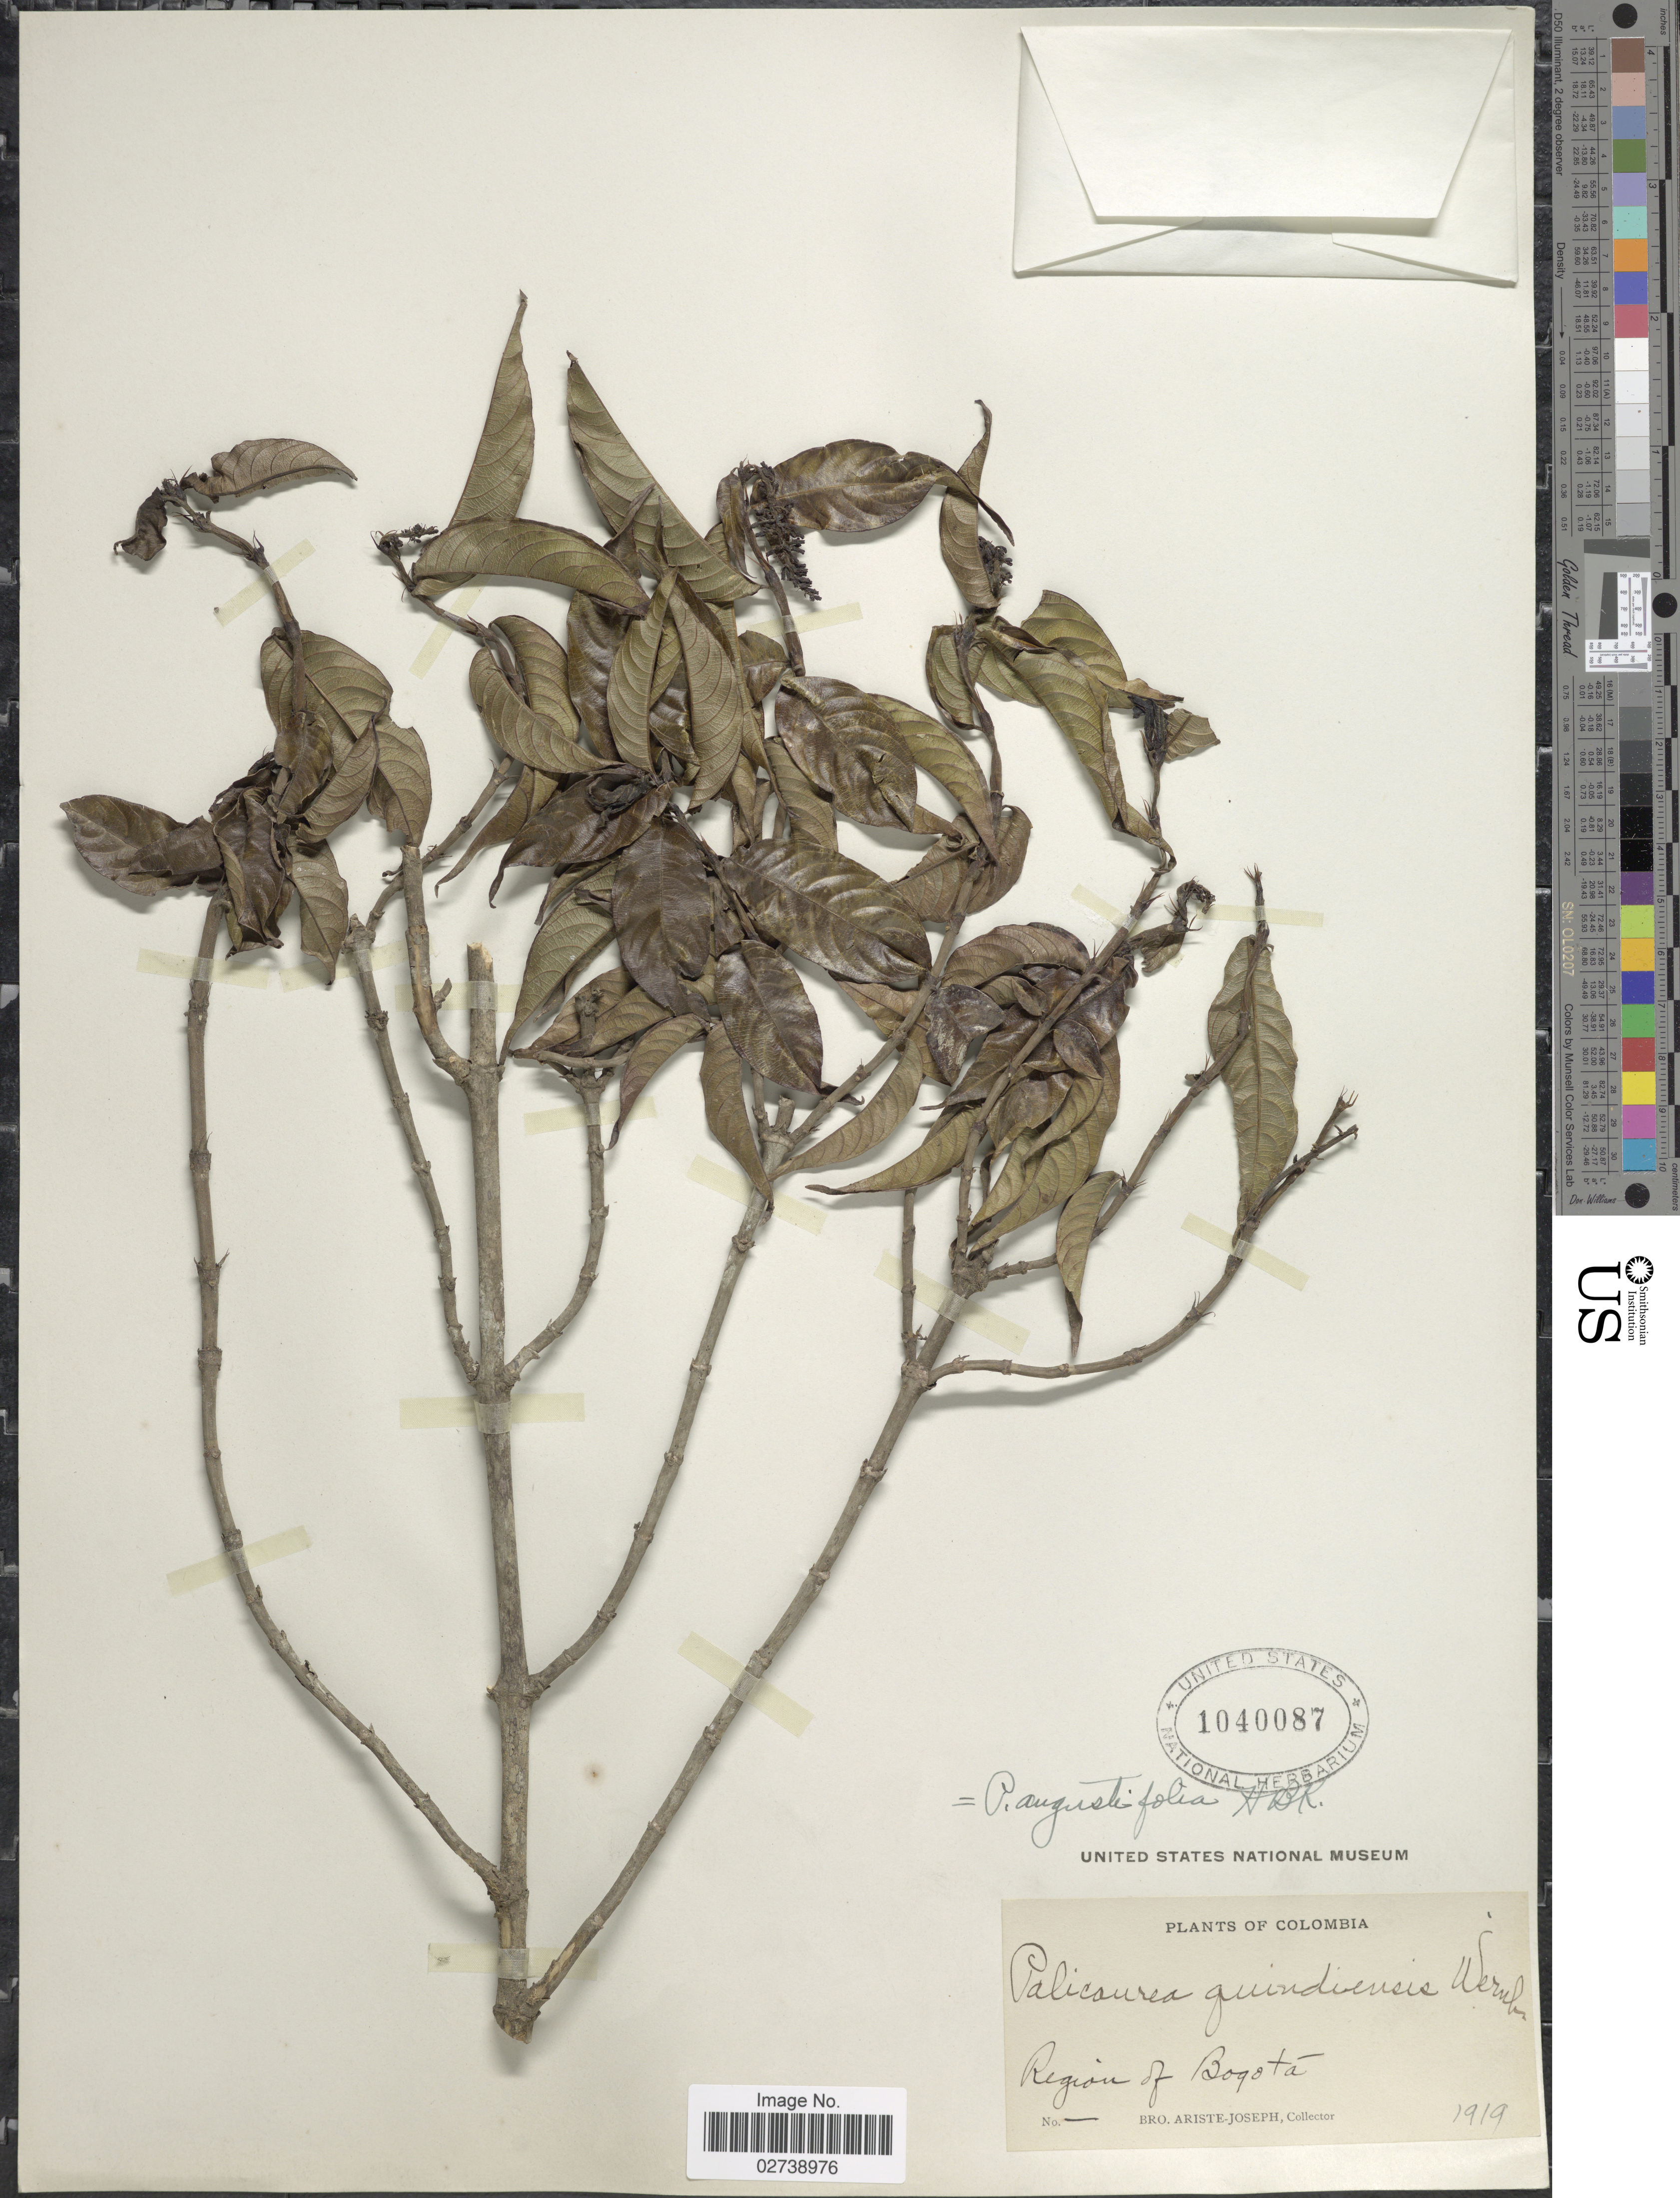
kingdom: Plantae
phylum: Tracheophyta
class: Magnoliopsida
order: Gentianales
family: Rubiaceae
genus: Palicourea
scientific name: Palicourea angustifolia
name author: Kunth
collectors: Bro. Ariste-Joseph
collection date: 1919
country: Colombia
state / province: Bogota D.C.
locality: Region of Bogota,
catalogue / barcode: US 1040087